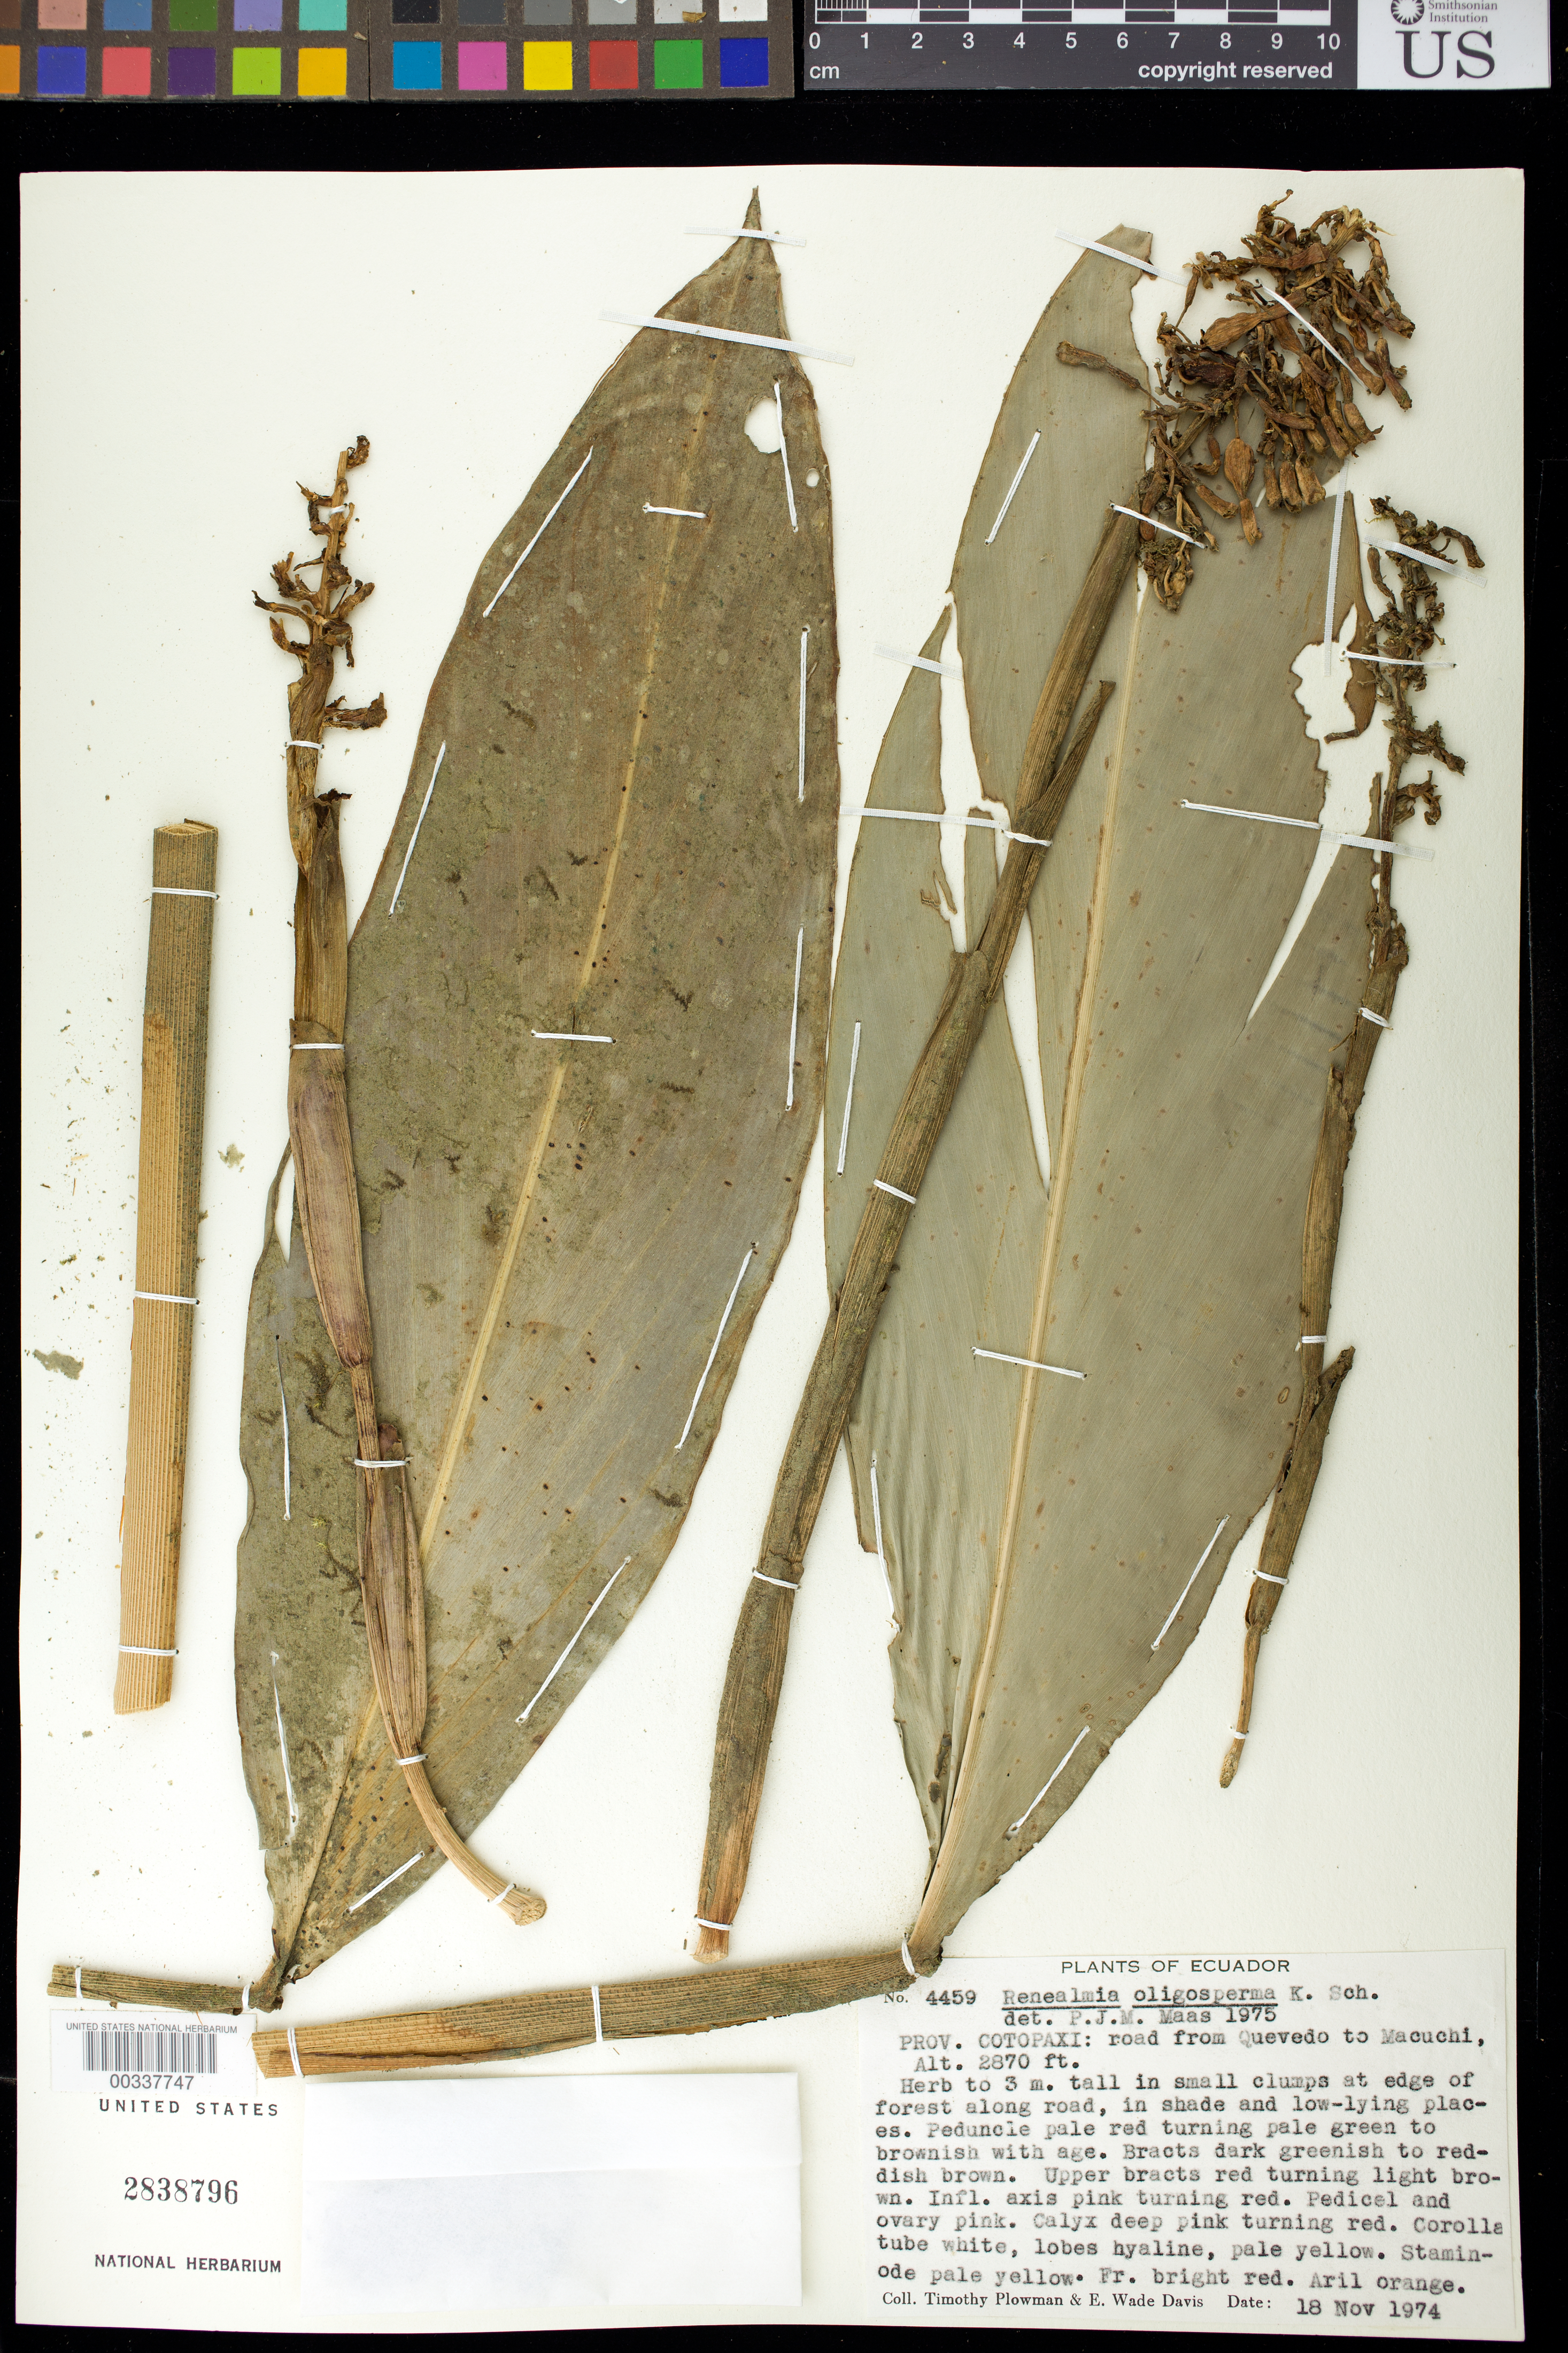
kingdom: Plantae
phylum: Tracheophyta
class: Liliopsida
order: Zingiberales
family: Zingiberaceae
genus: Renealmia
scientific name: Renealmia oligosperma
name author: K. Schum. in Engl.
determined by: Maas, Paul J. M.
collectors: T. Plowman & E. W. Davis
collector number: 4459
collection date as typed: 18 Nov 1974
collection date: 1974-11-18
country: Ecuador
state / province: Cotopaxi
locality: Road from Quevedo to Macuchi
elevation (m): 875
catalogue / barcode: US 2838796